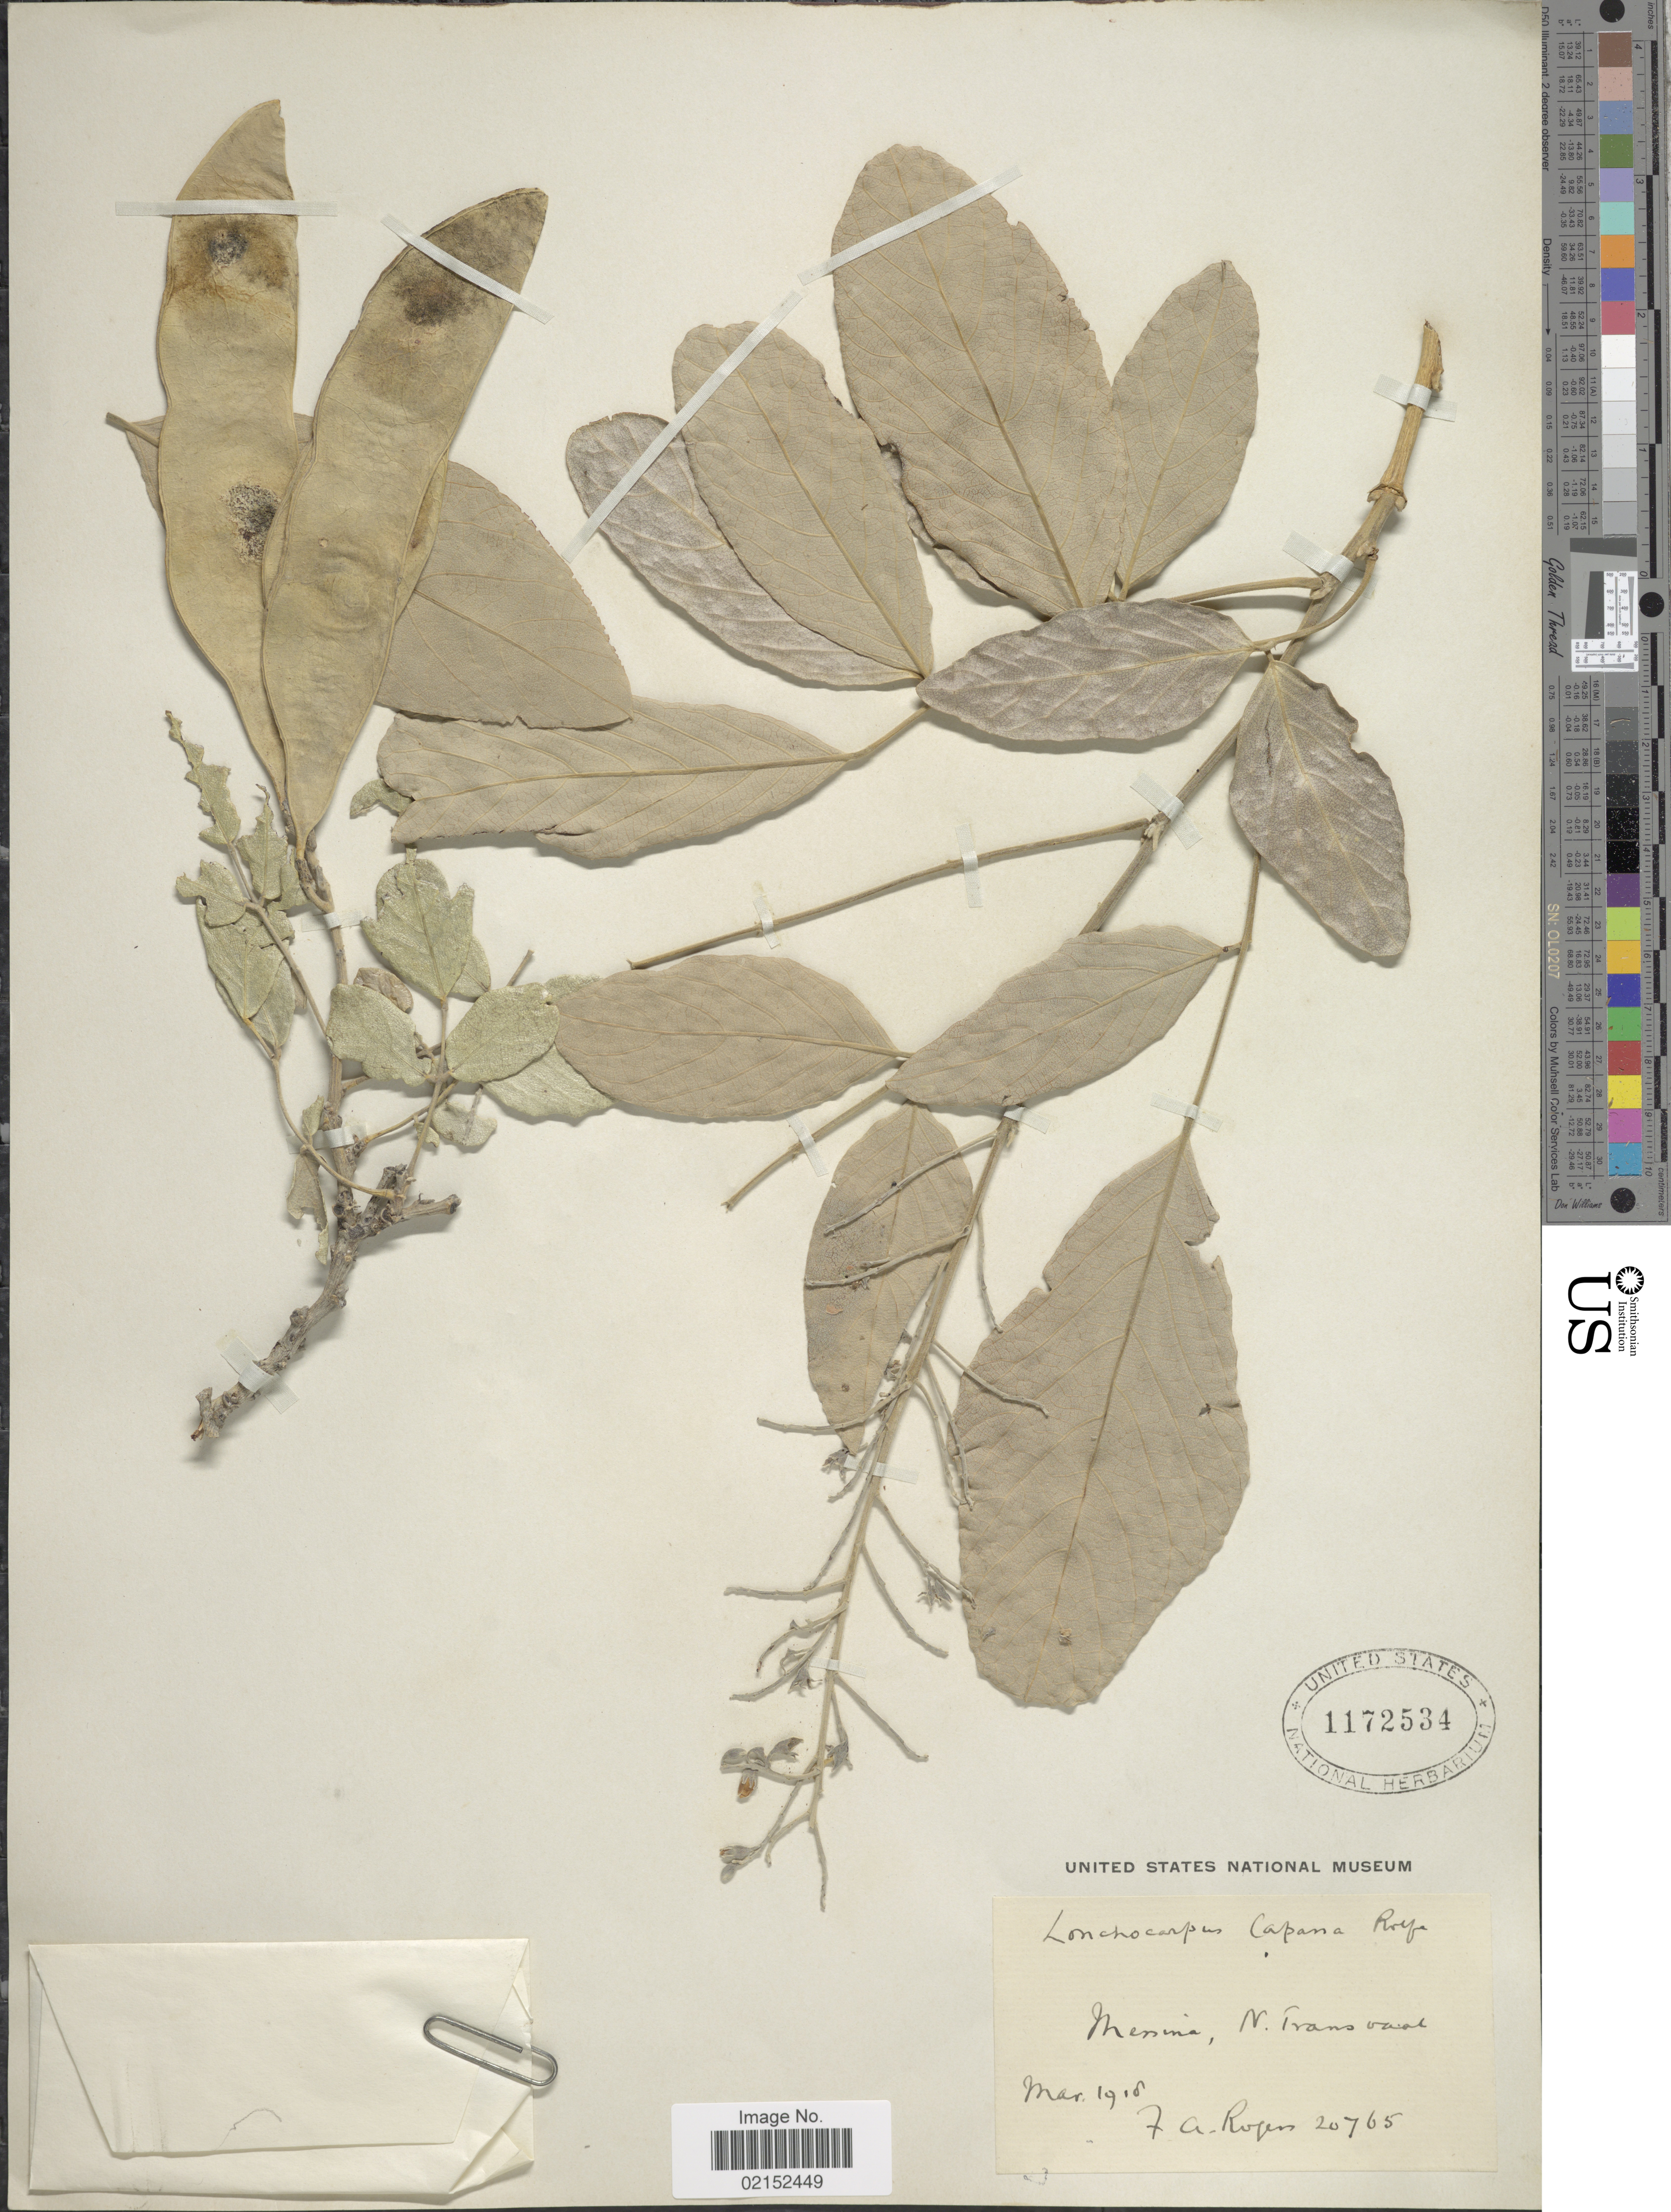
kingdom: Plantae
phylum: Tracheophyta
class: Magnoliopsida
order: Fabales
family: Fabaceae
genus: Lonchocarpus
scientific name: Lonchocarpus capassa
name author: Rolfe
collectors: F. A. Rogers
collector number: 20765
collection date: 1918-03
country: South Africa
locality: Messina, N. Transvaal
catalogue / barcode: US 1172534